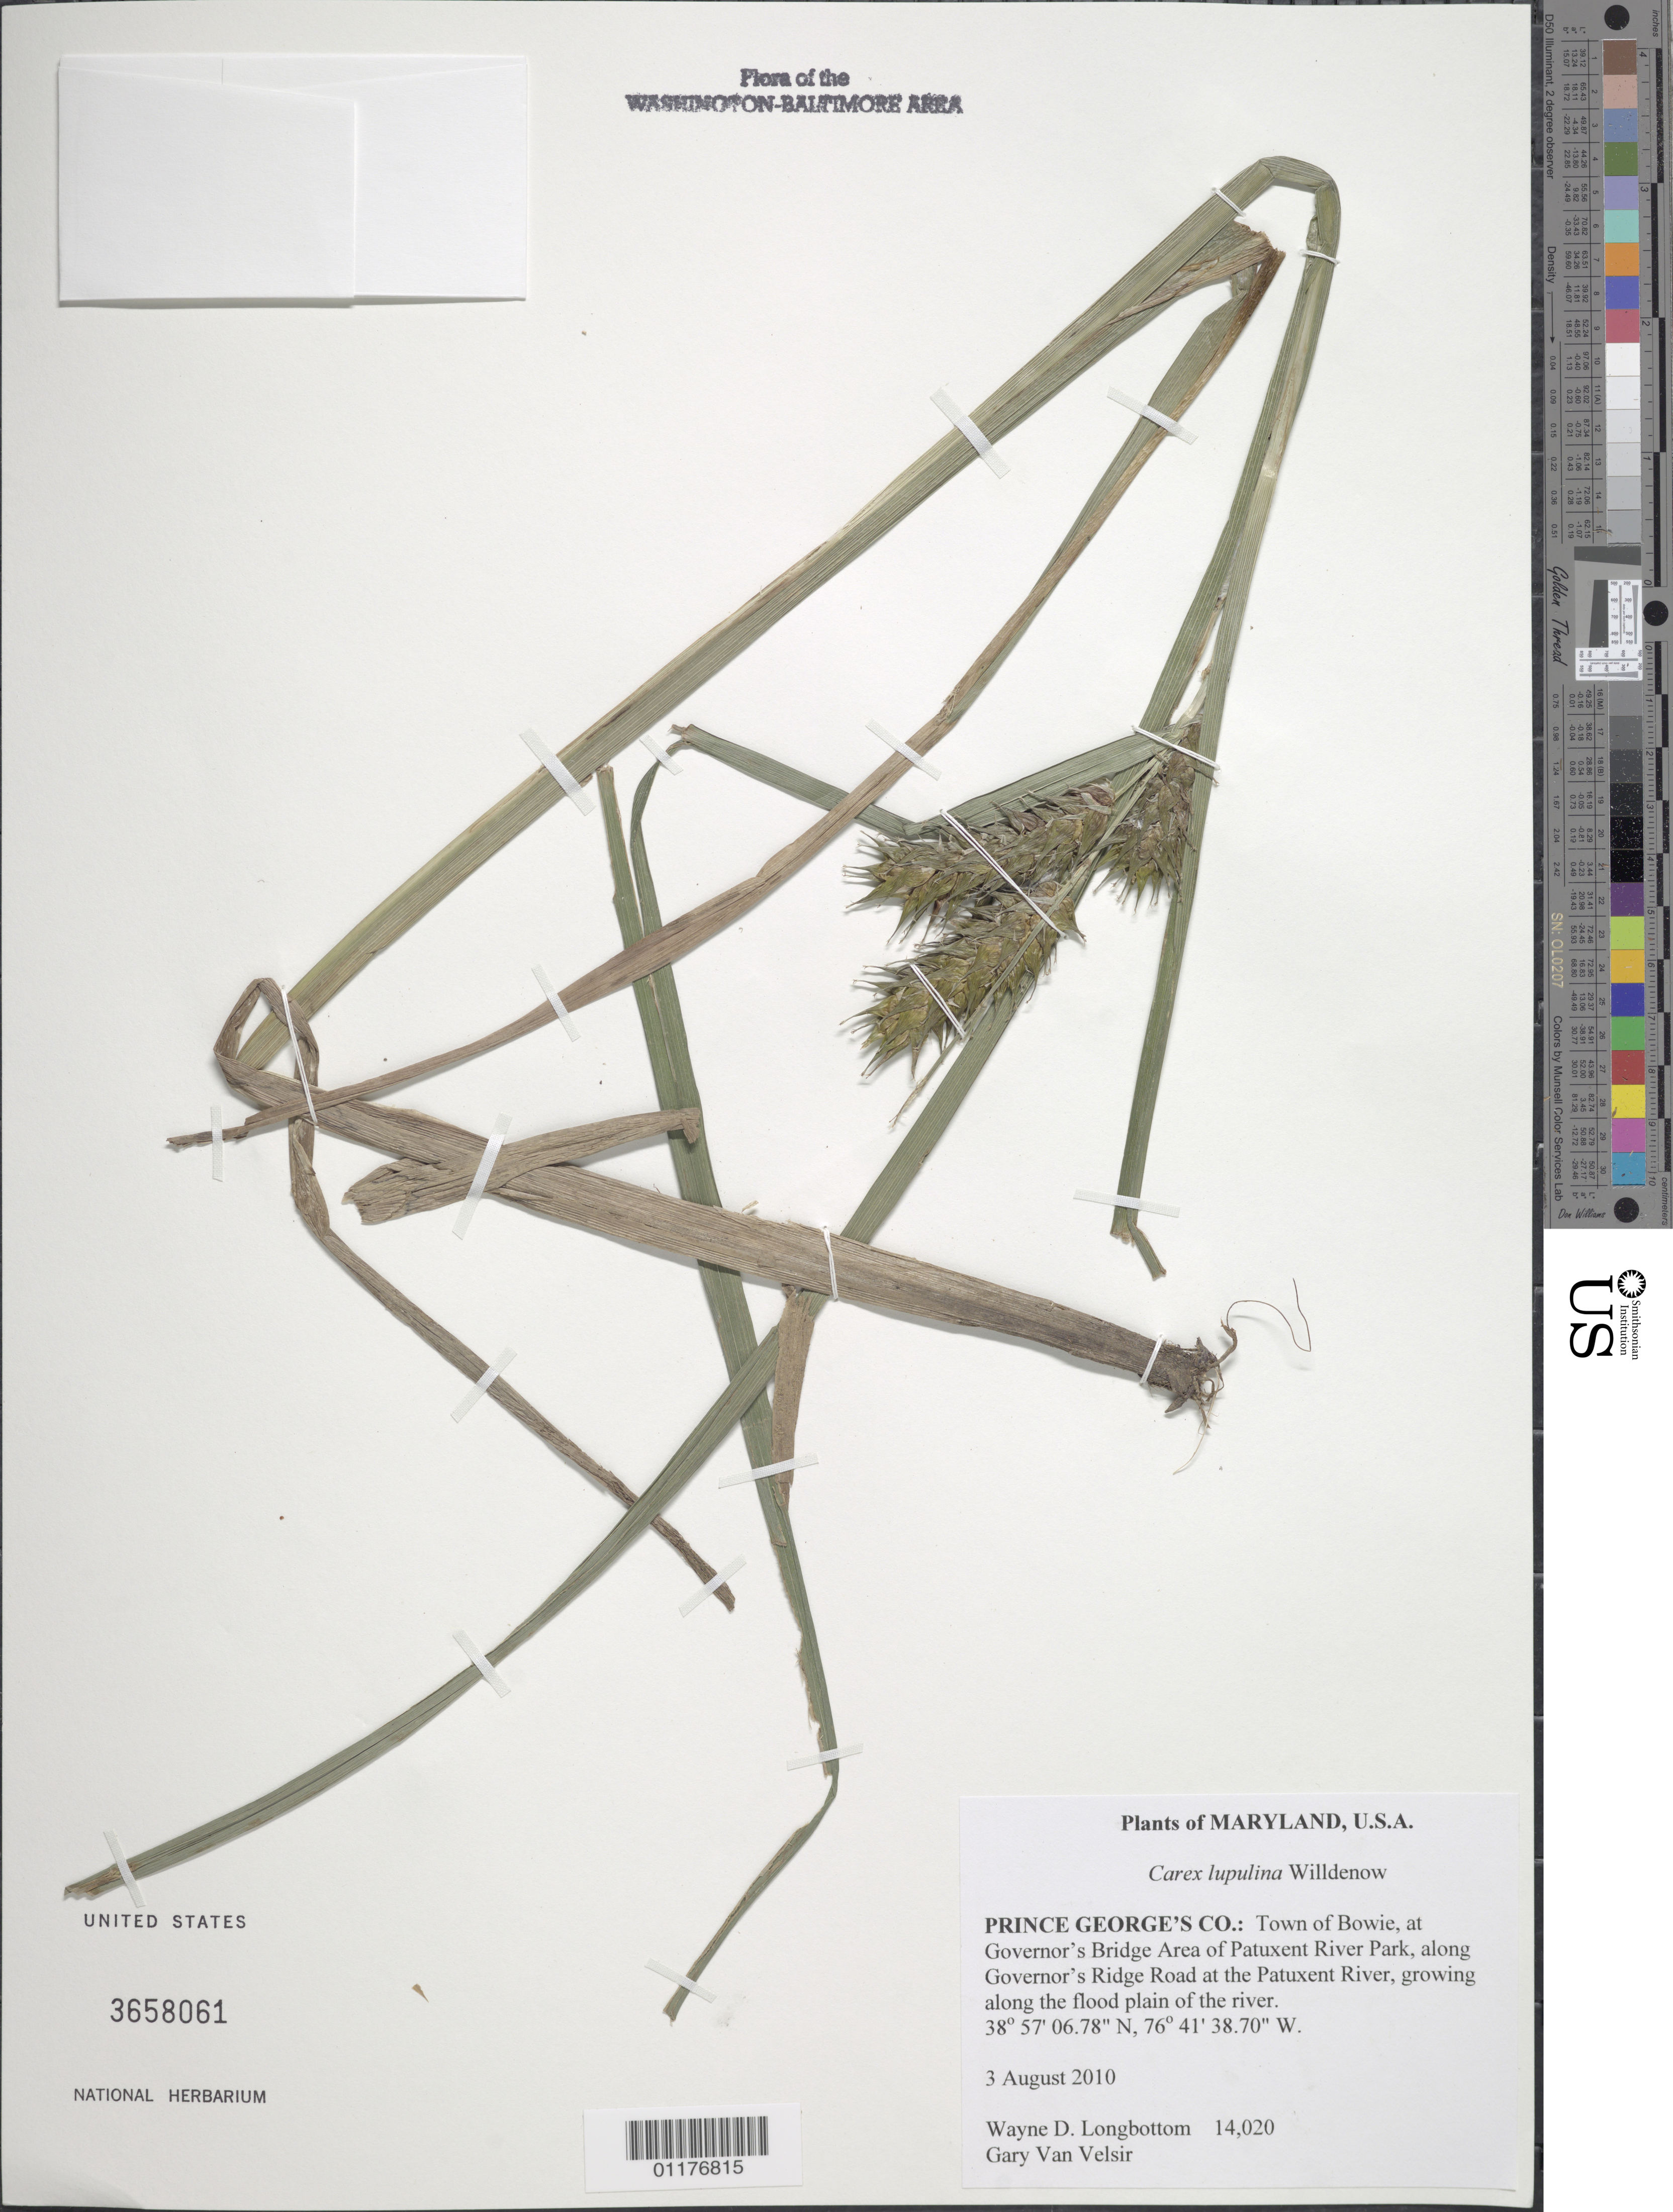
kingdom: Plantae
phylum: Tracheophyta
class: Liliopsida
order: Poales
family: Cyperaceae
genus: Carex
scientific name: Carex lupulina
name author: Muhl. ex Willd.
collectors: W. D. Longbottom & G. Van Velsir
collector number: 14020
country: United States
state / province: Maryland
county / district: Anne Arundel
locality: Bowie, at Governor's Bridge Area of Patuxent River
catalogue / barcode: US 3658061